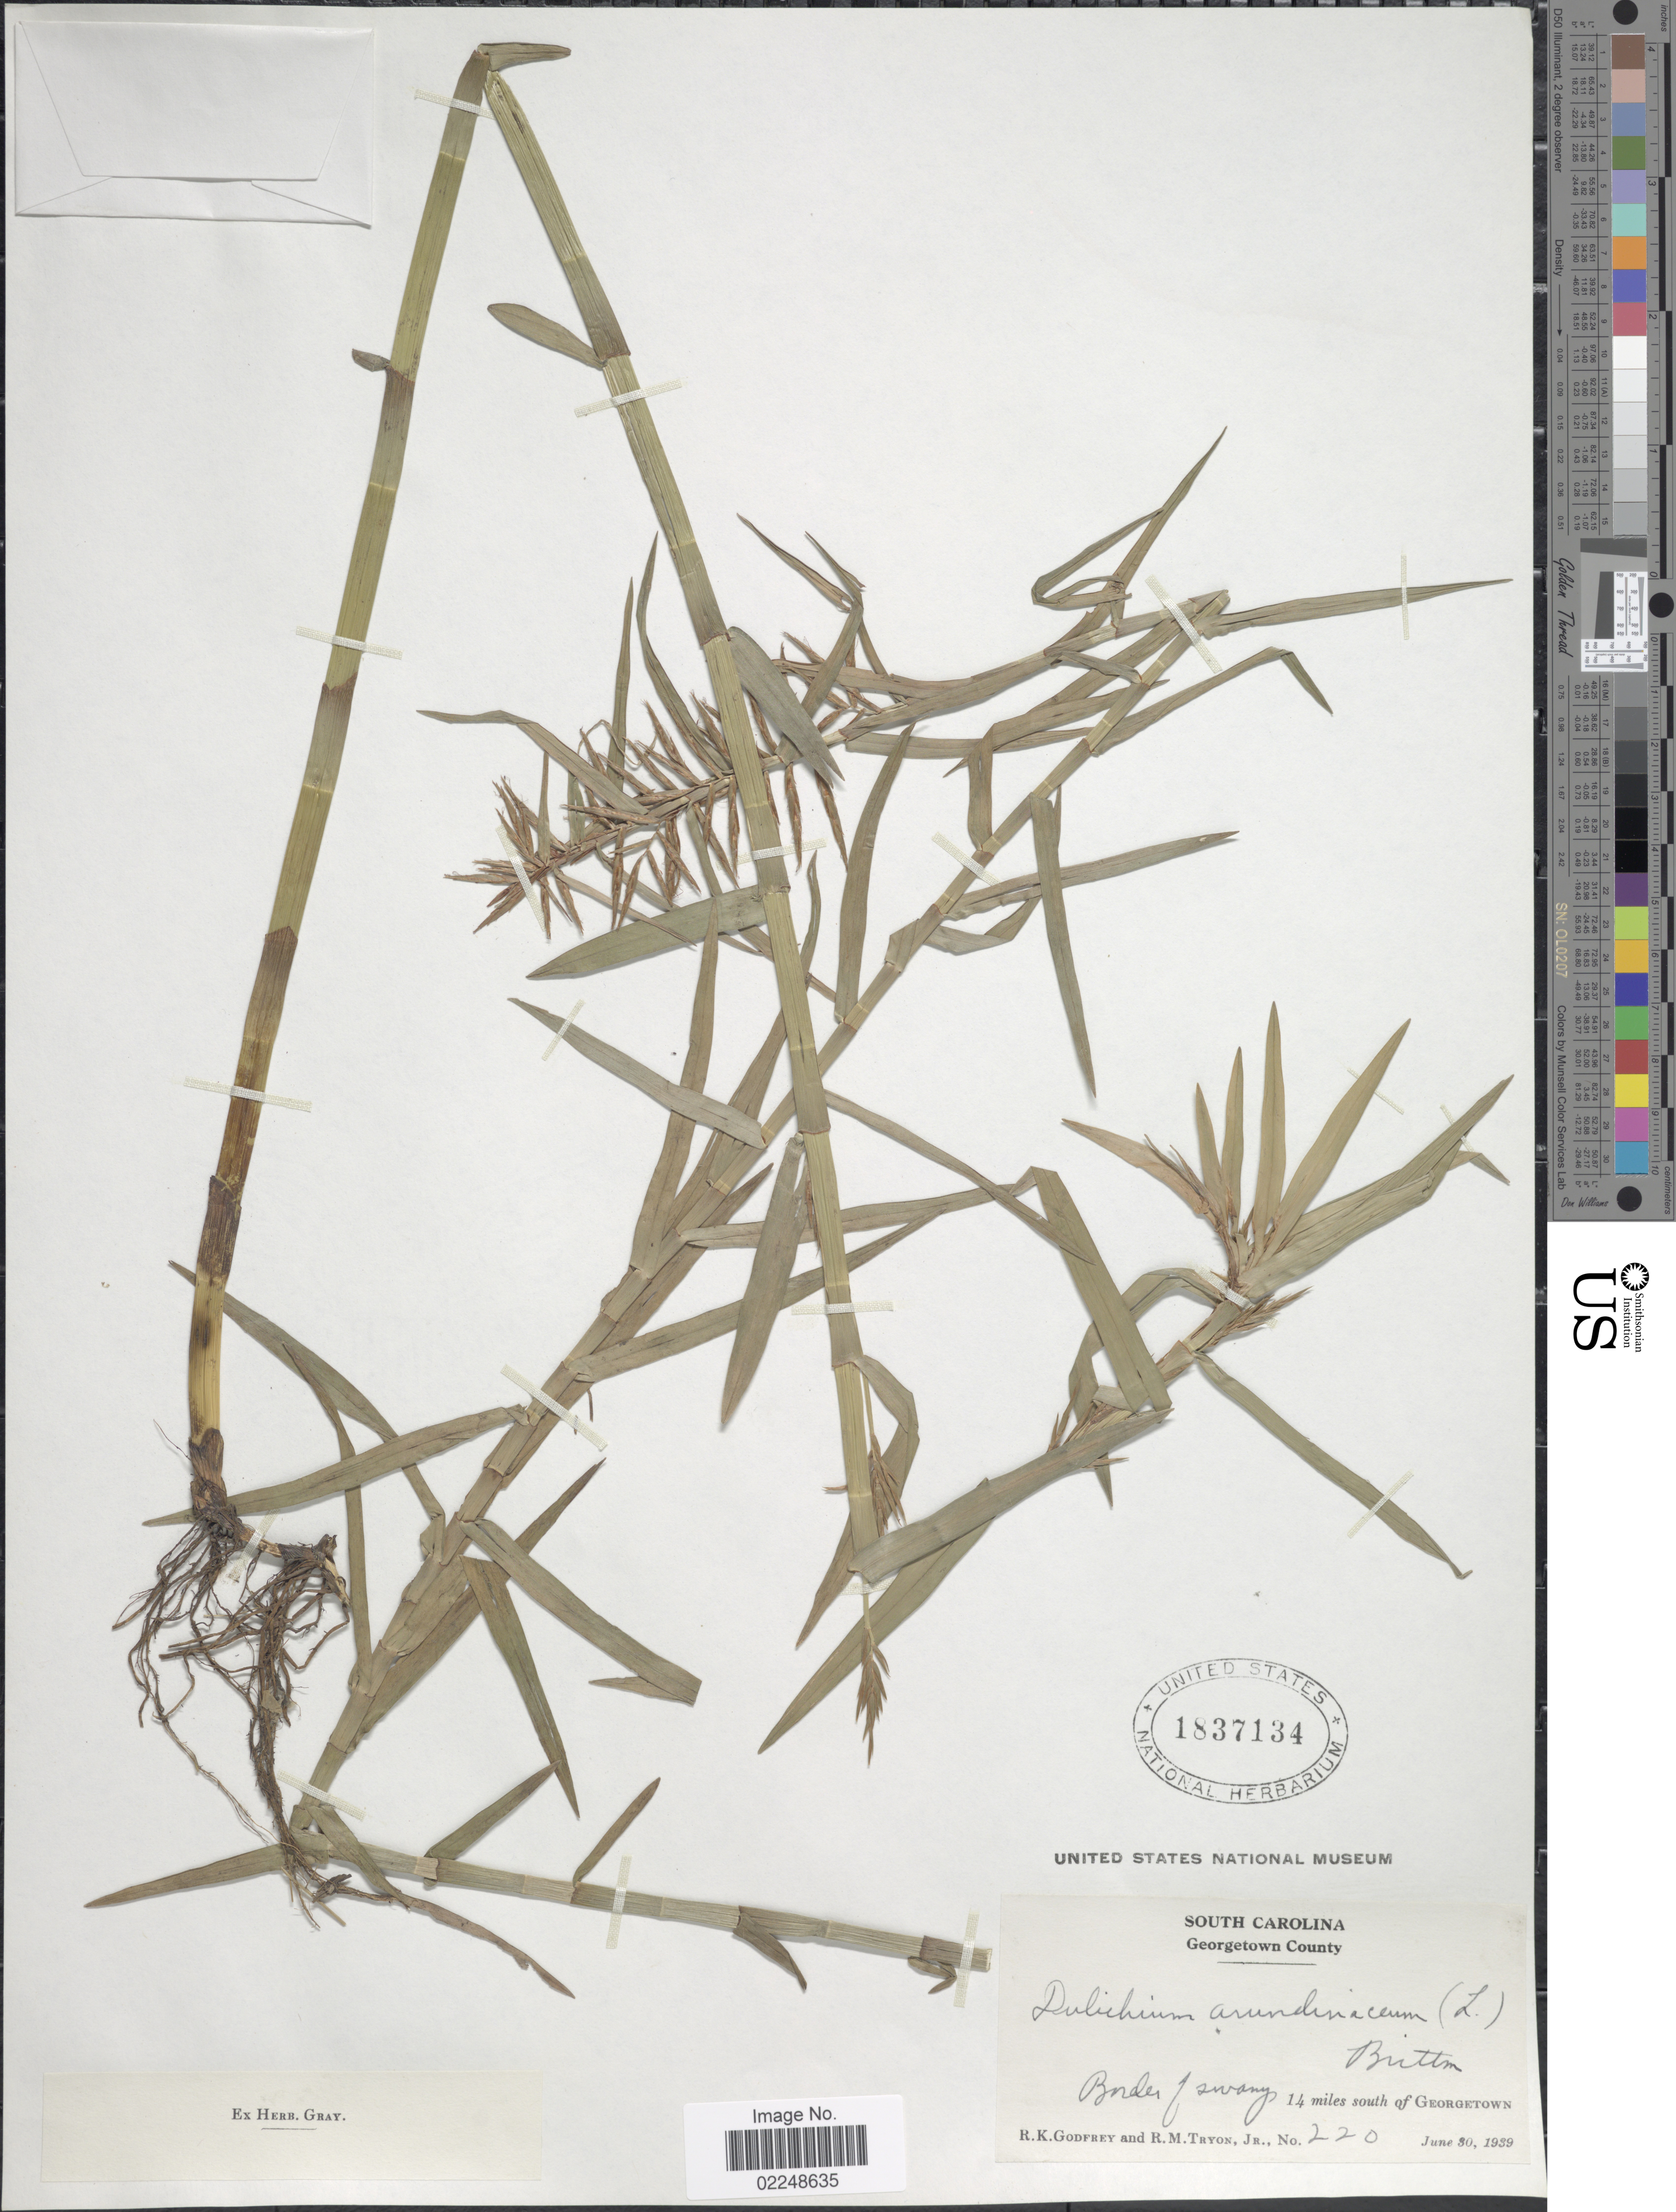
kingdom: Plantae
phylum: Tracheophyta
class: Liliopsida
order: Poales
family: Cyperaceae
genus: Dulichium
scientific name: Dulichium arundinaceum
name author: (L.) Britton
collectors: R. K. Godfrey & R. M. Tryon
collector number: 220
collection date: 1939-06-30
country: United States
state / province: South Carolina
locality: Georgetown County, Border of swamp, 14 miles south of Georgetown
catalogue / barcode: US 1837134